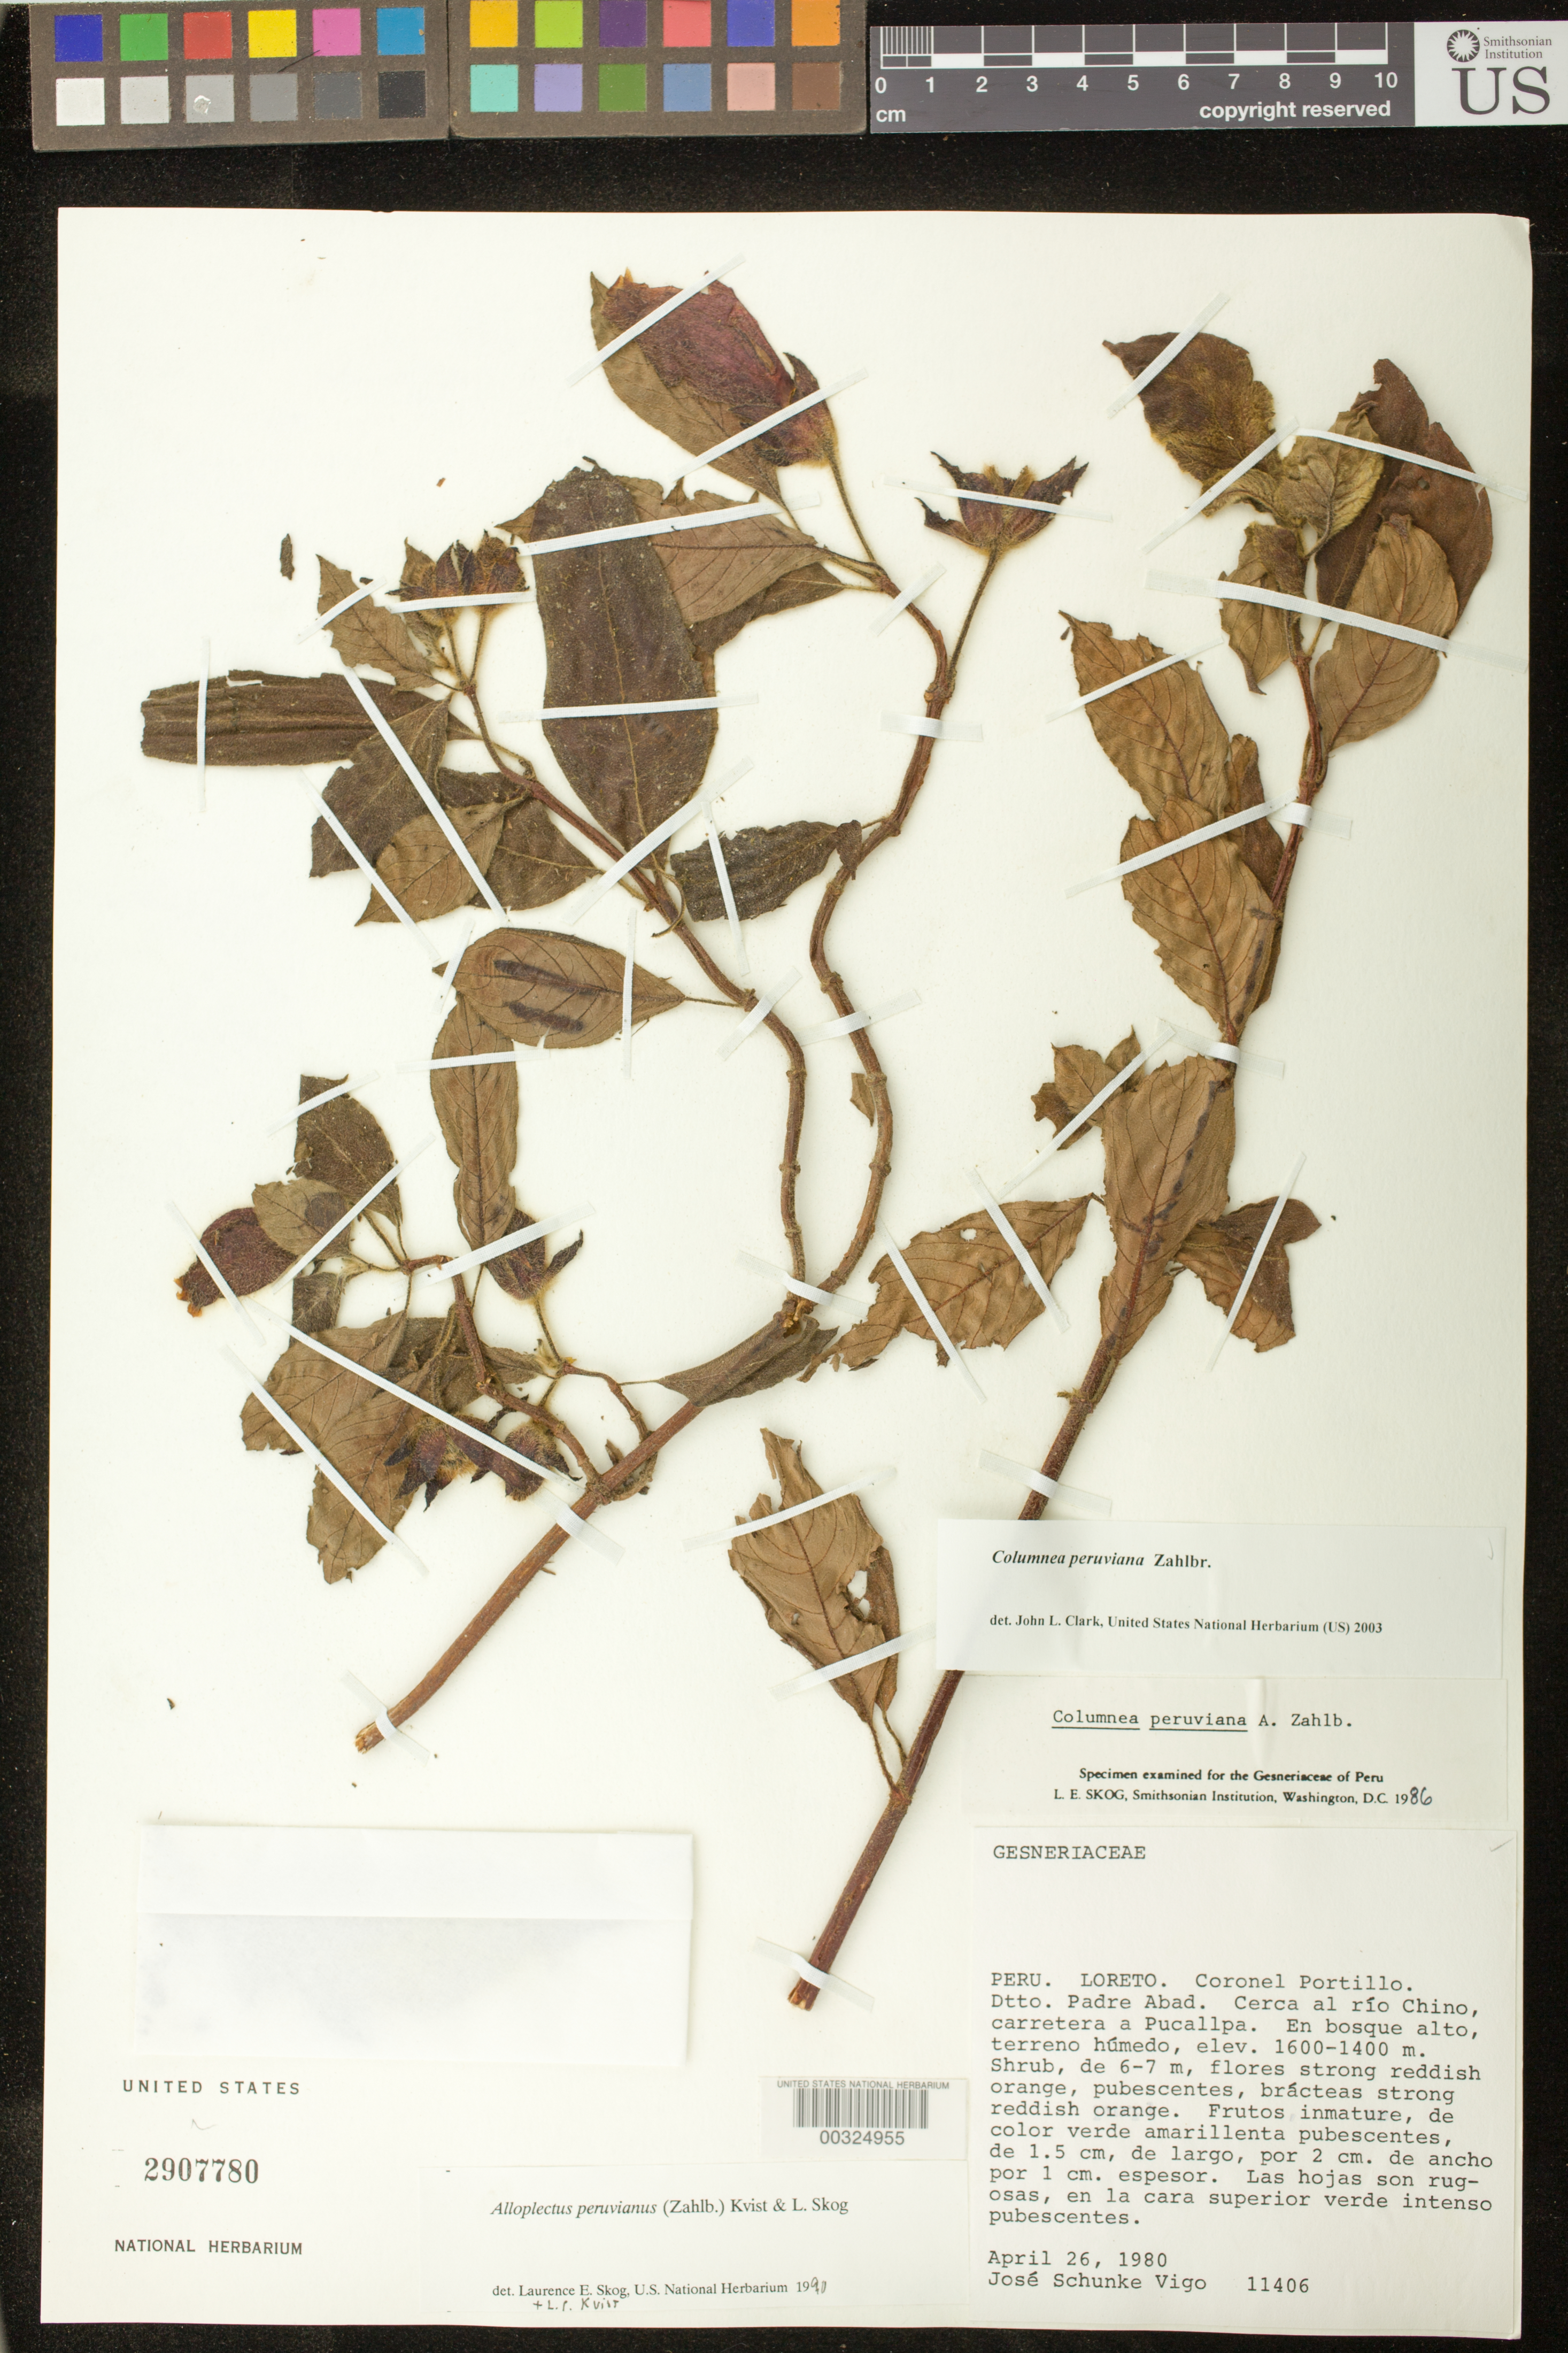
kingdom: Plantae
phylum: Tracheophyta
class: Magnoliopsida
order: Lamiales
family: Gesneriaceae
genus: Columnea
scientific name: Columnea peruviana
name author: Zahlbr.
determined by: Clark, J. L., (SEL), The Marie Selby Botanical Garden (UNITED STATES)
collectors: J. Schunke Vigo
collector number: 11406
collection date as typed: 26 Apr 1980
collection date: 1980-04-26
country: Peru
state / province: Ucayali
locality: Loreto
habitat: En bosque alto, terreno húmedo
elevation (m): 1400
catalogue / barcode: US 2907780